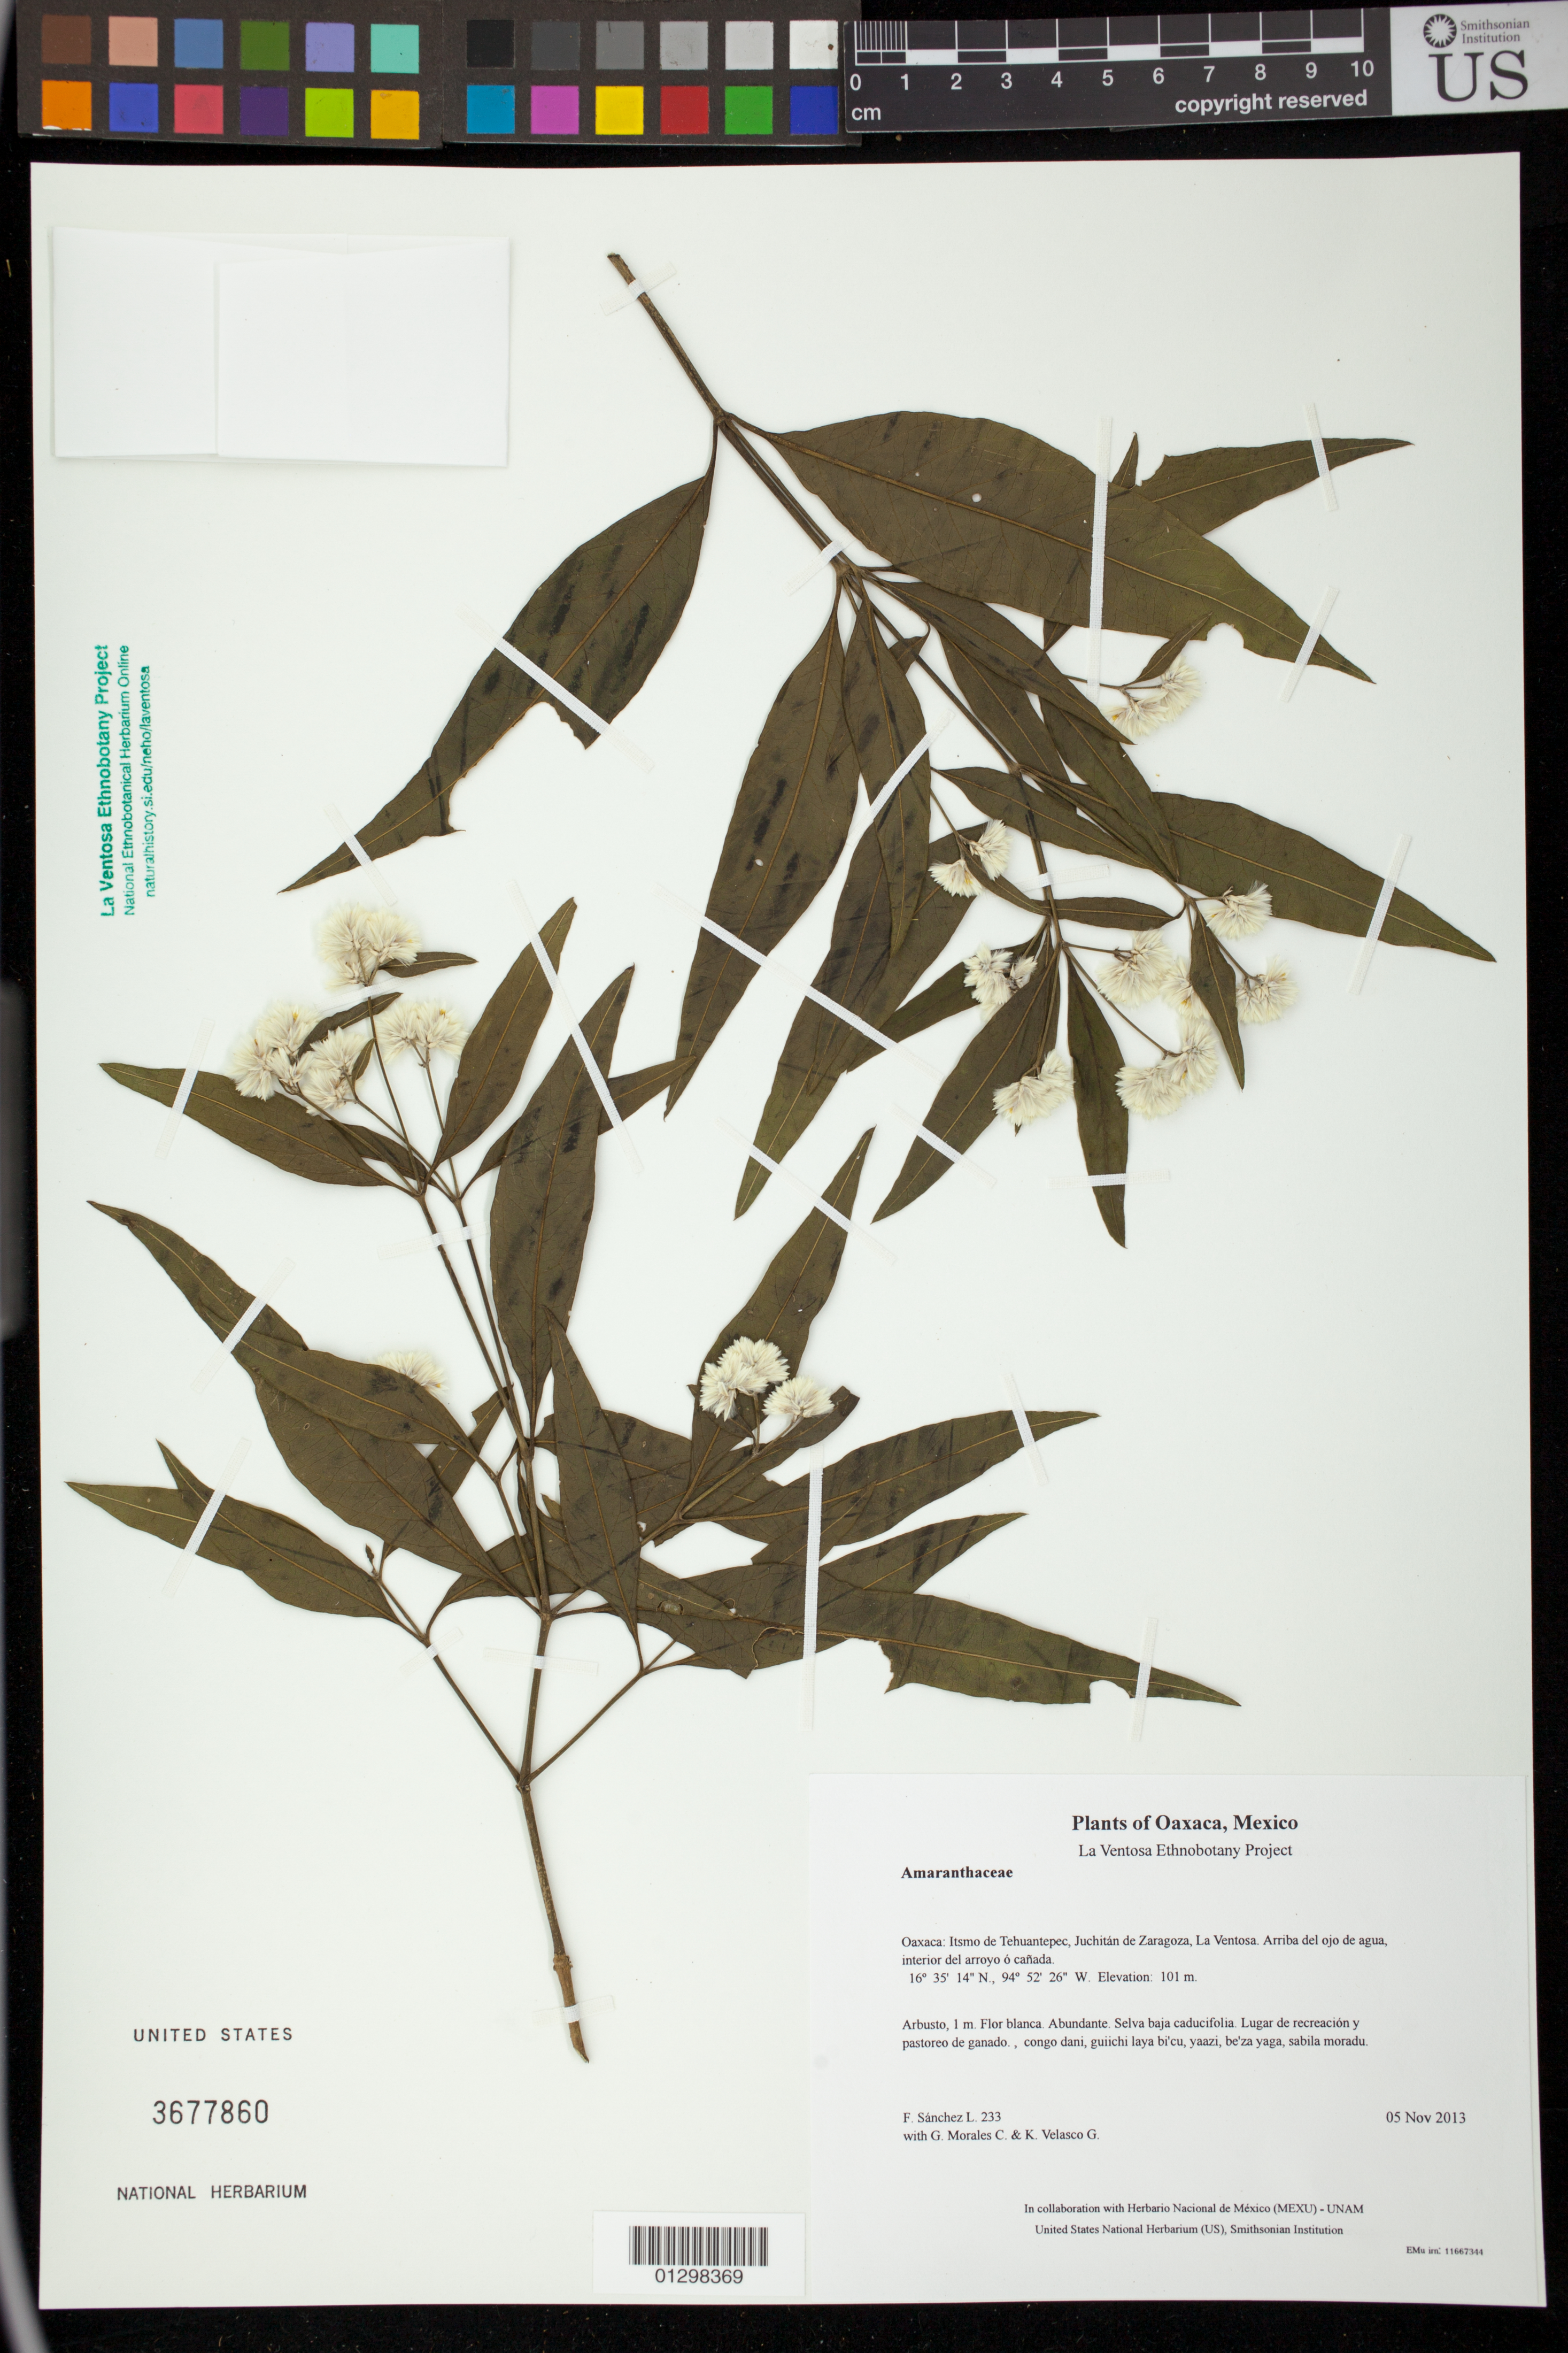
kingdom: Plantae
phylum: Tracheophyta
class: Magnoliopsida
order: Caryophyllales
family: Amaranthaceae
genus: Alternanthera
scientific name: Alternanthera pycnantha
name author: (Benth.) Standl.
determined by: Lot, Emily J.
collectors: F. Sánchez L., G. Morales C. & K. Velasco G.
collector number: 233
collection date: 2013-11-05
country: Mexico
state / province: Oaxaca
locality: Itsmo de Tehuantepec, Juchitán de Zaragoza, La Ventosa. Arriba del ojo de agua, interior del arroyo ó cañada.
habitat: Selva baja caducifolia. Lugar de recreación y pastoreo de ganado.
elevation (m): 101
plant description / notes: JEBOT, MEXU, SERO, US; Yaga bandaga. 1 m. Guie' naquichi'. Stale.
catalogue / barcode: US 3677860